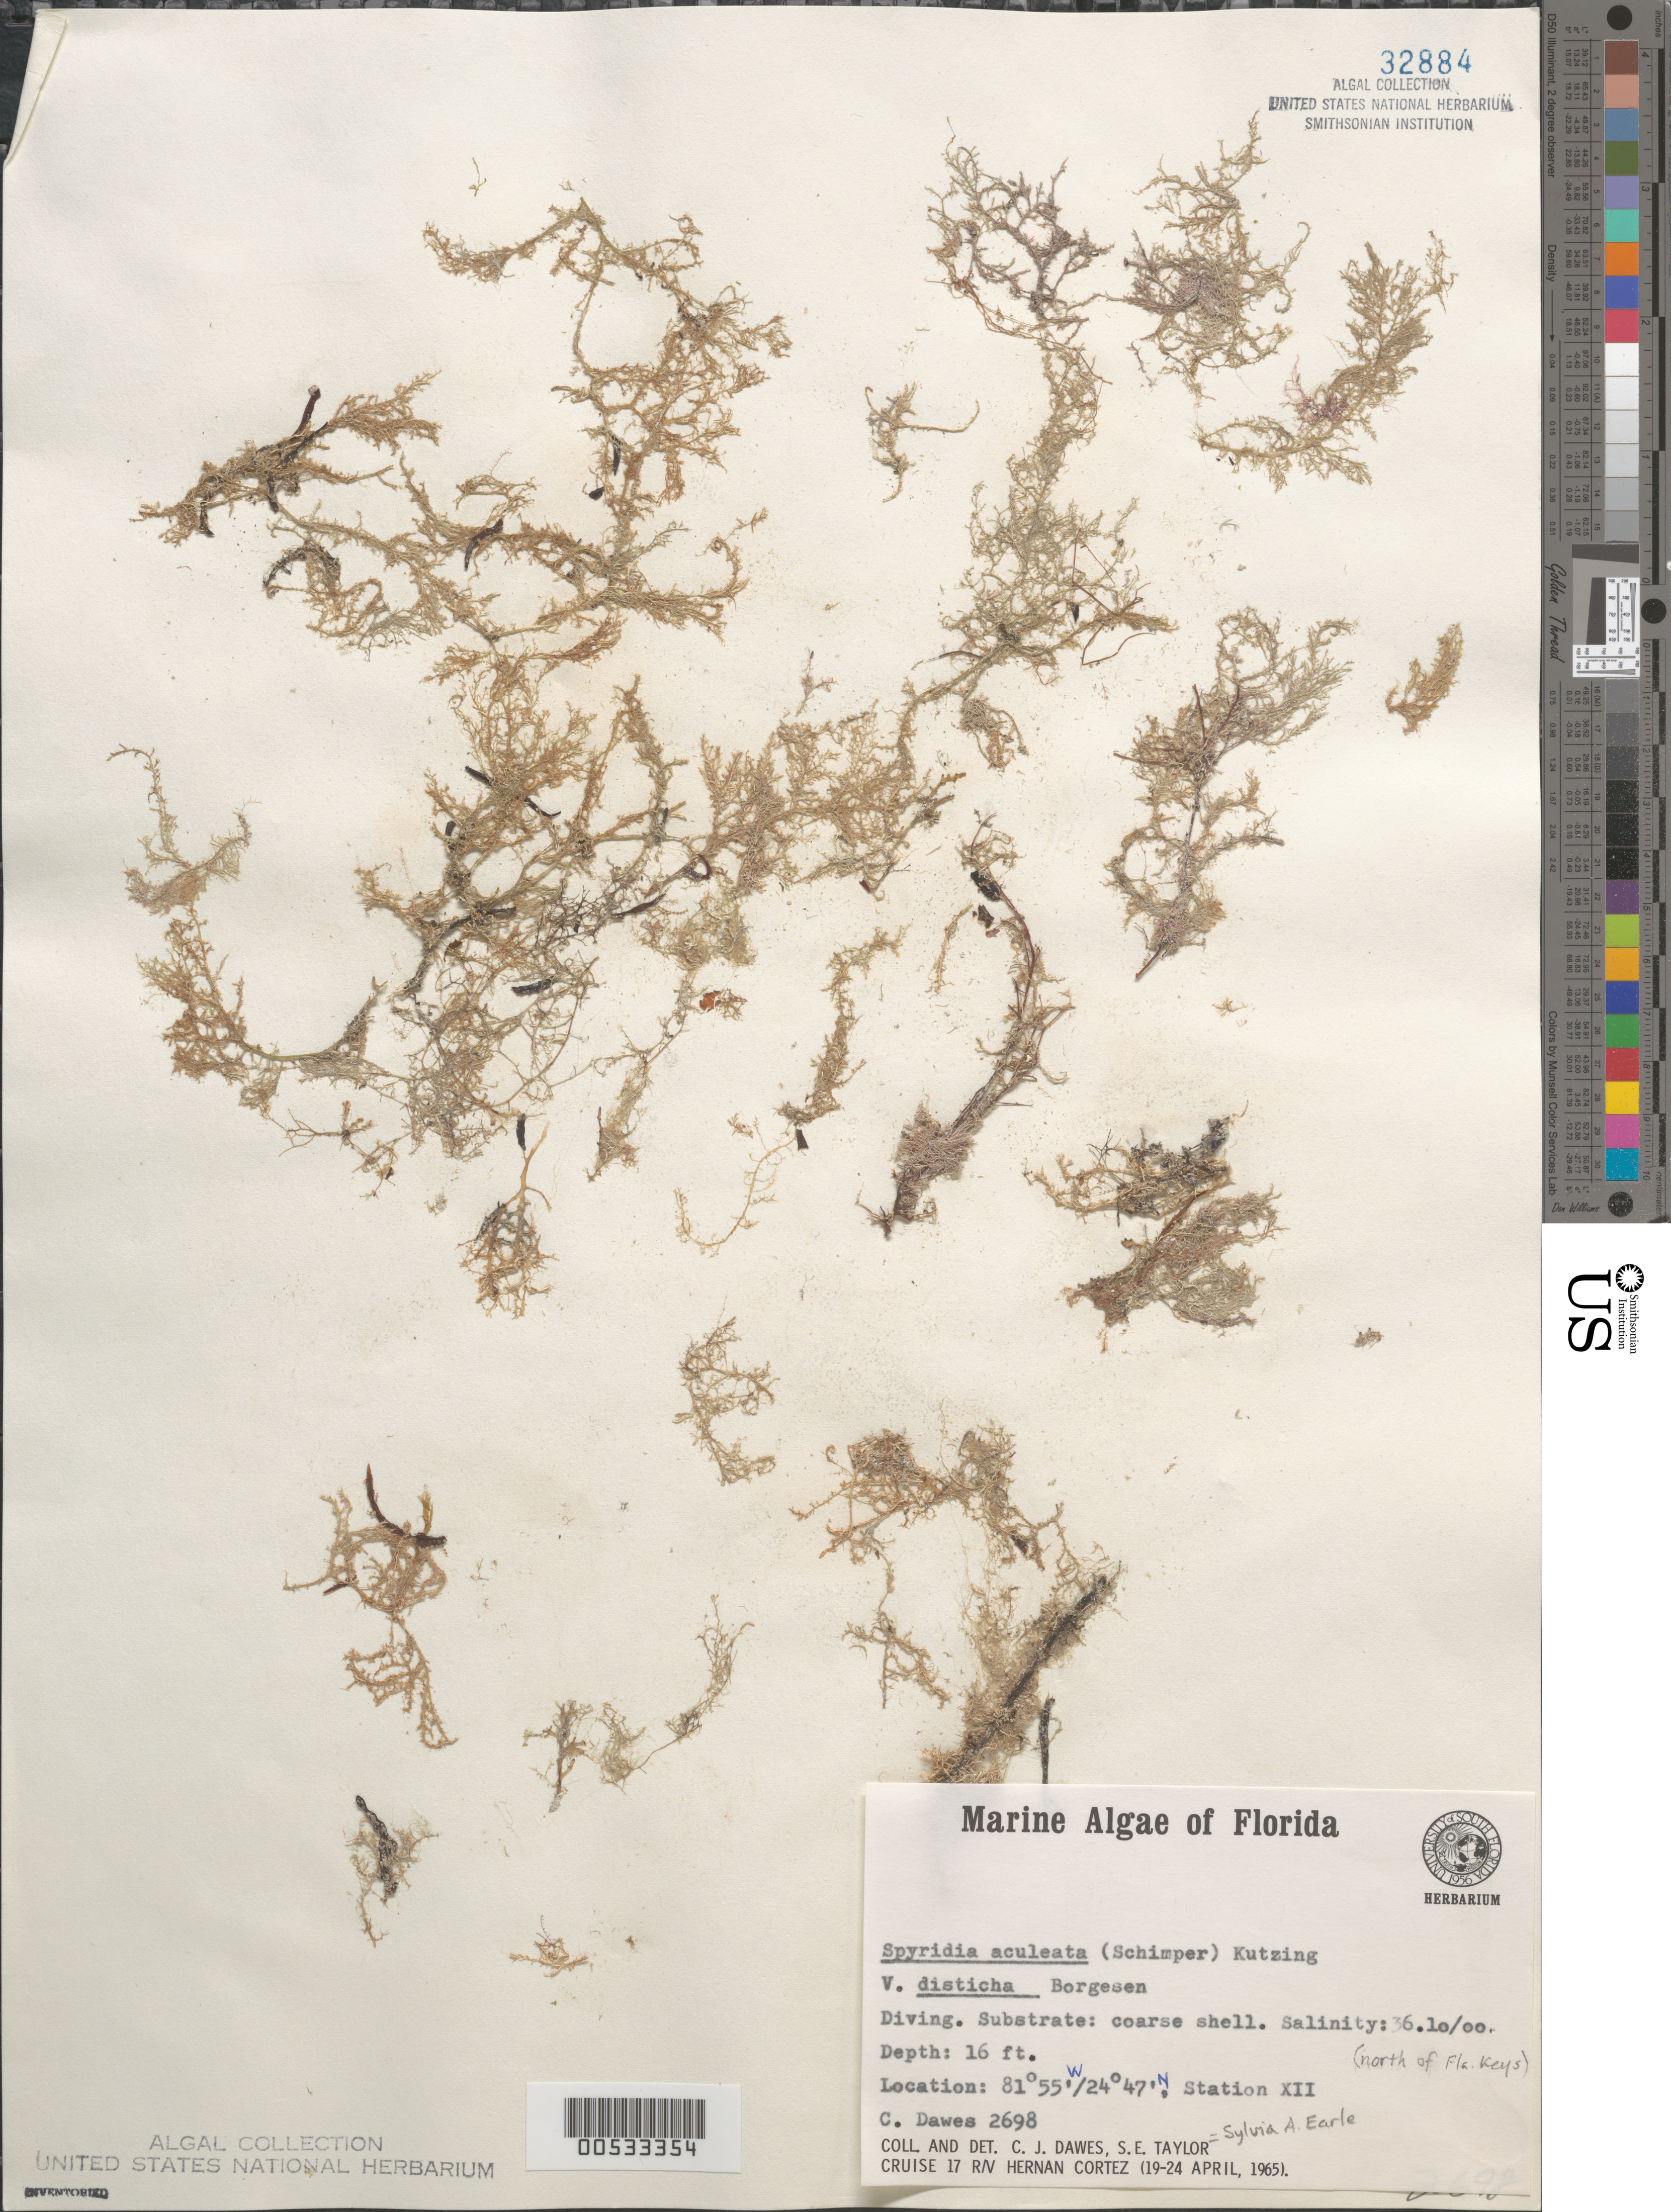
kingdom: Plantae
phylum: Rhodophyta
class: Florideophyceae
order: Ceramiales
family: Spyridiaceae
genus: Spyridia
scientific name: Spyridia aculeata var. disticha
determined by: Dawes, C. J.; Earle, S. A.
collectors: C. Dawes & S. A. Earle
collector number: Cjd 2698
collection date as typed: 19 Apr 1965 to 24 Apr 1965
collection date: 1965-04-19/1965-04-24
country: United States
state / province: Florida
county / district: Monroe County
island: Florida Keys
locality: Eastern Florida Keys area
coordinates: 24 47' N, 81 55' W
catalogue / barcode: US 32884